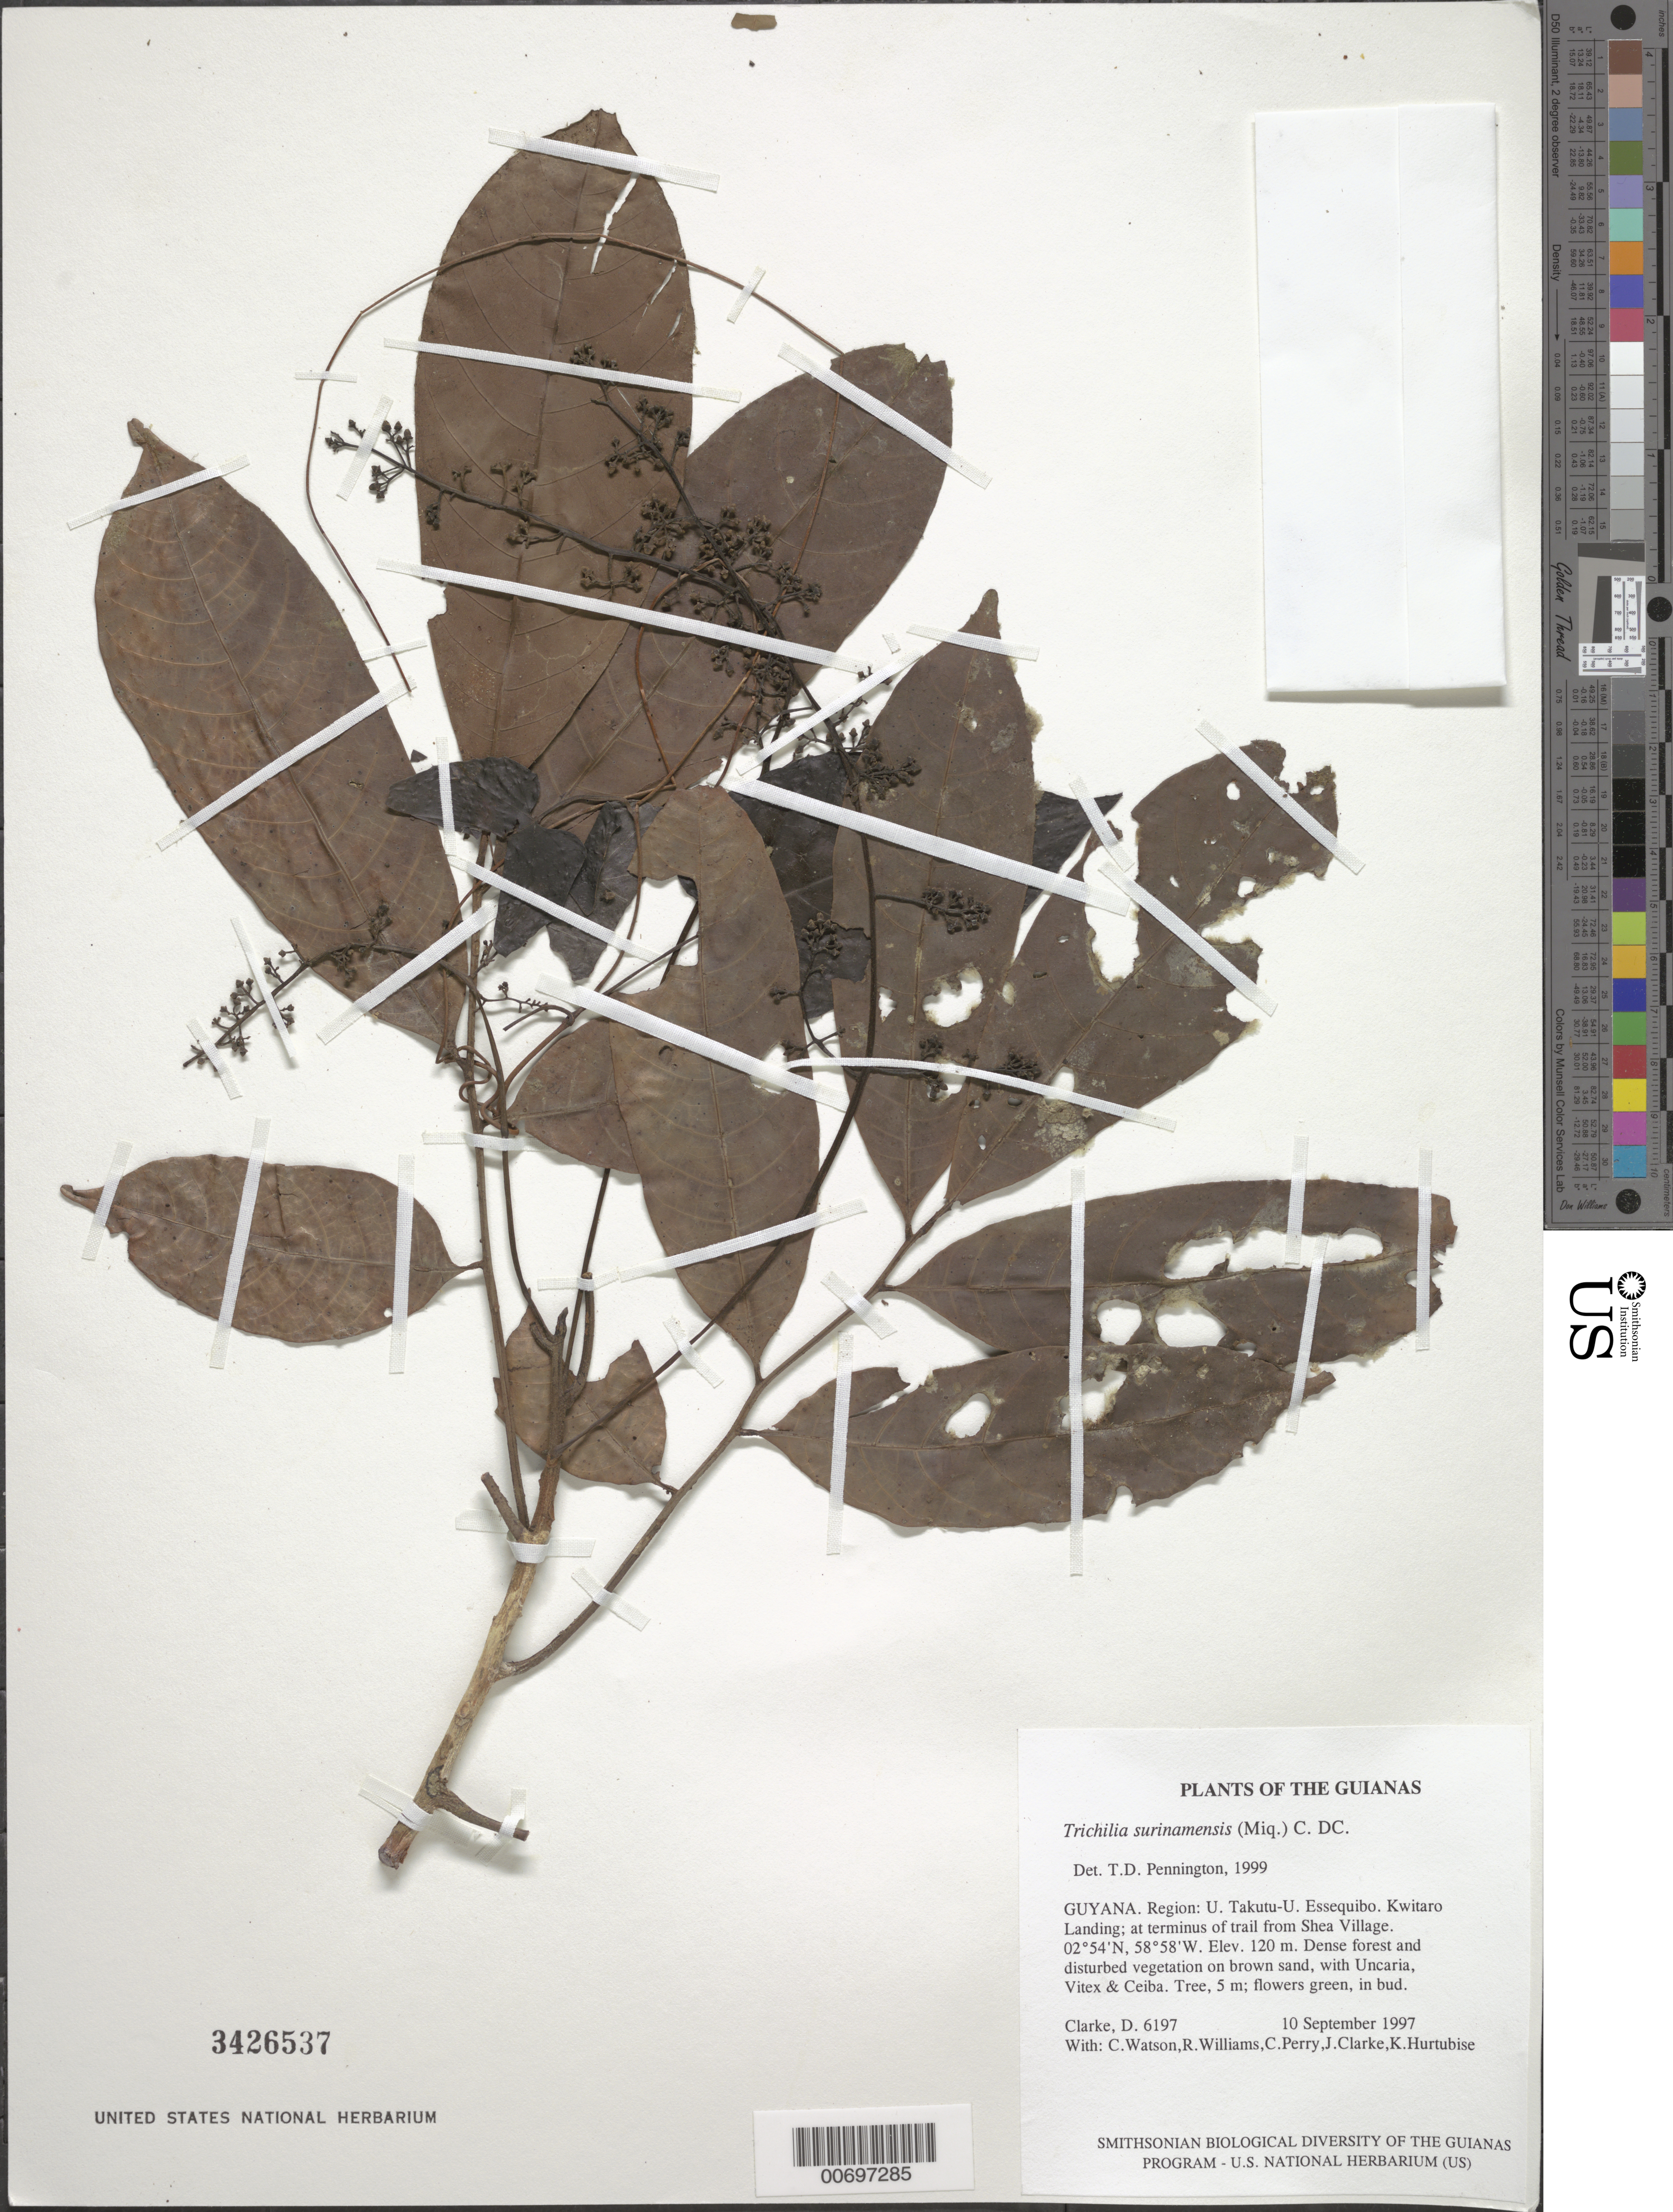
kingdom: Plantae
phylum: Tracheophyta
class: Magnoliopsida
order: Sapindales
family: Meliaceae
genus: Trichilia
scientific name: Trichilia surinamensis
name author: (Miq.) C. DC.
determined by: Pennington, T. D., (K)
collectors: H. D. Clarke, C. Watson, R. Williams, C. Perry, J. Clarke & K. Hurtubise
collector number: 6197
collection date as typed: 10 September 1997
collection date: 1997-09-10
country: Guyana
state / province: U. Takutu-U. Essequibo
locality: Kwitaro Landing; at terminus of trail from Shea Village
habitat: Dense forest and disturbed vegetation on brown sand, with Uncaria, Vitex & Ceiba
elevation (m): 120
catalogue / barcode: US 3426537